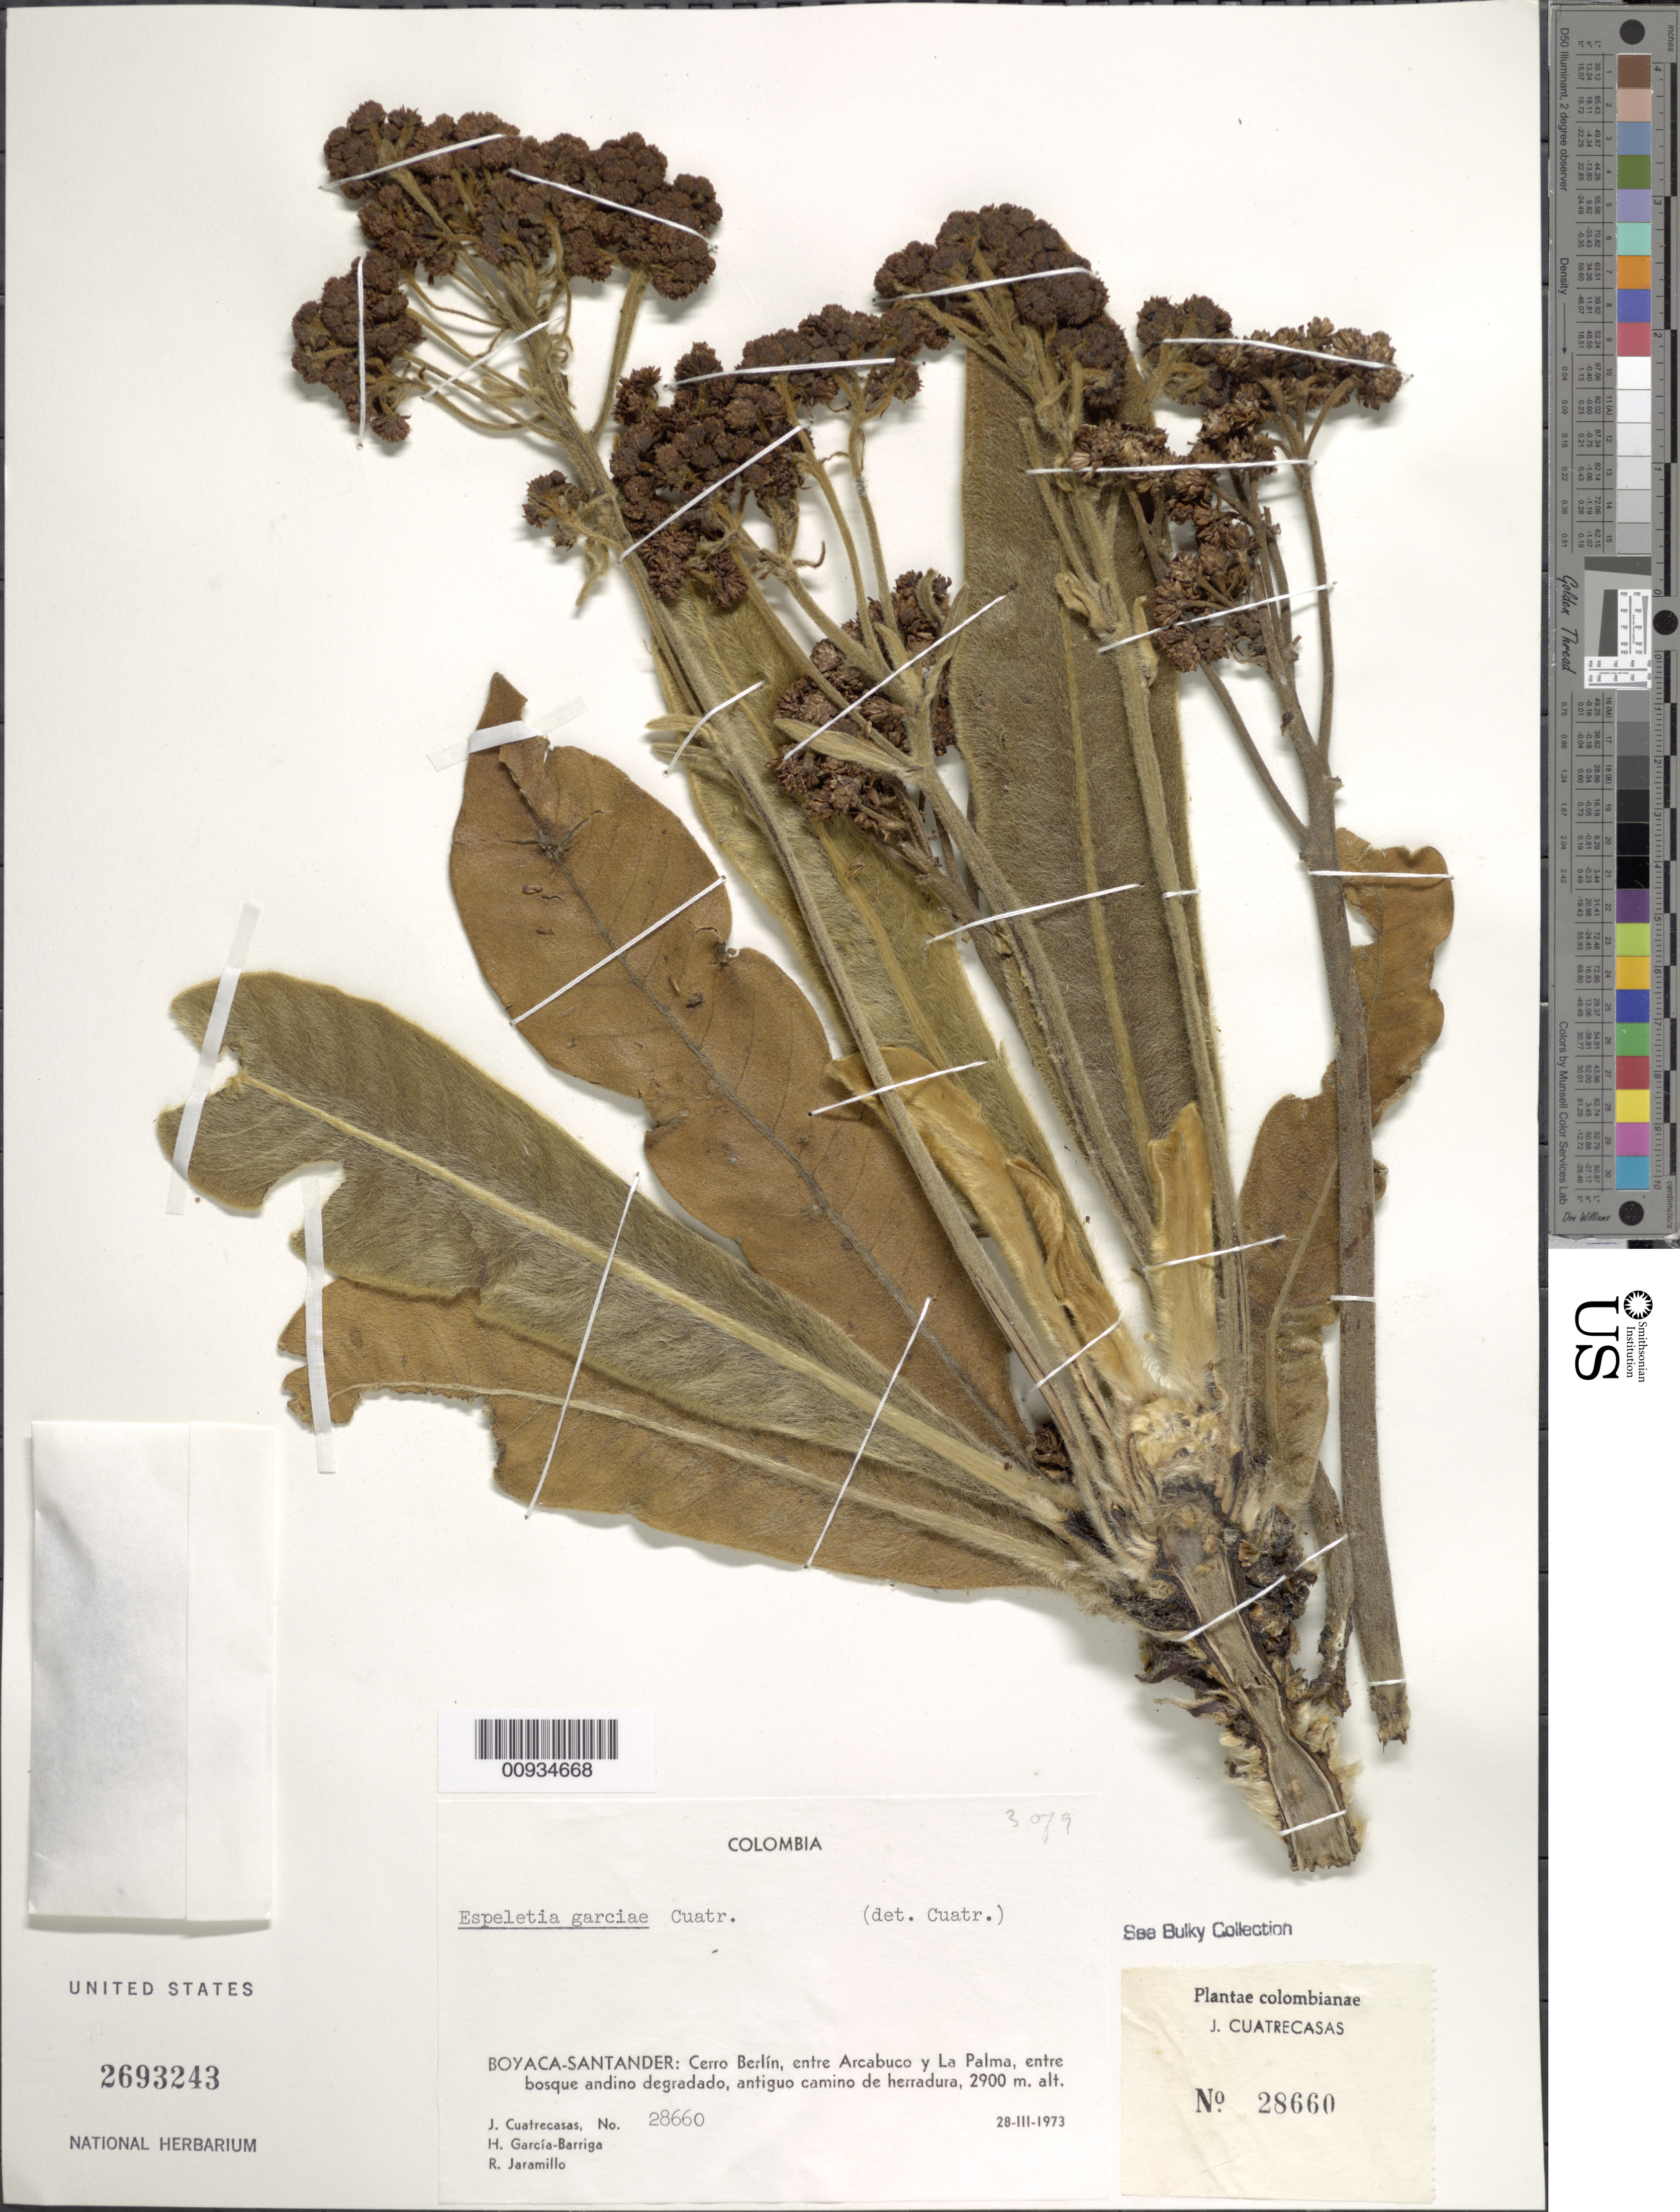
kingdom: Plantae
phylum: Tracheophyta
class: Magnoliopsida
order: Asterales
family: Asteraceae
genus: Espeletiopsis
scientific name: Espeletiopsis garciae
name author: (Cuatrec.) Cuatrec.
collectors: J. Cuatrecasas, H. García Barriga & R. Jaramillo M.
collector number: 28660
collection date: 1973-03-28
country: Colombia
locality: Boyaca-Santander: Cerro Berlin, entre Arcabuco y La Palma, entre bosque andino degradado, antiguo camino de herradura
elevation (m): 2900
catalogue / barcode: US 2693243